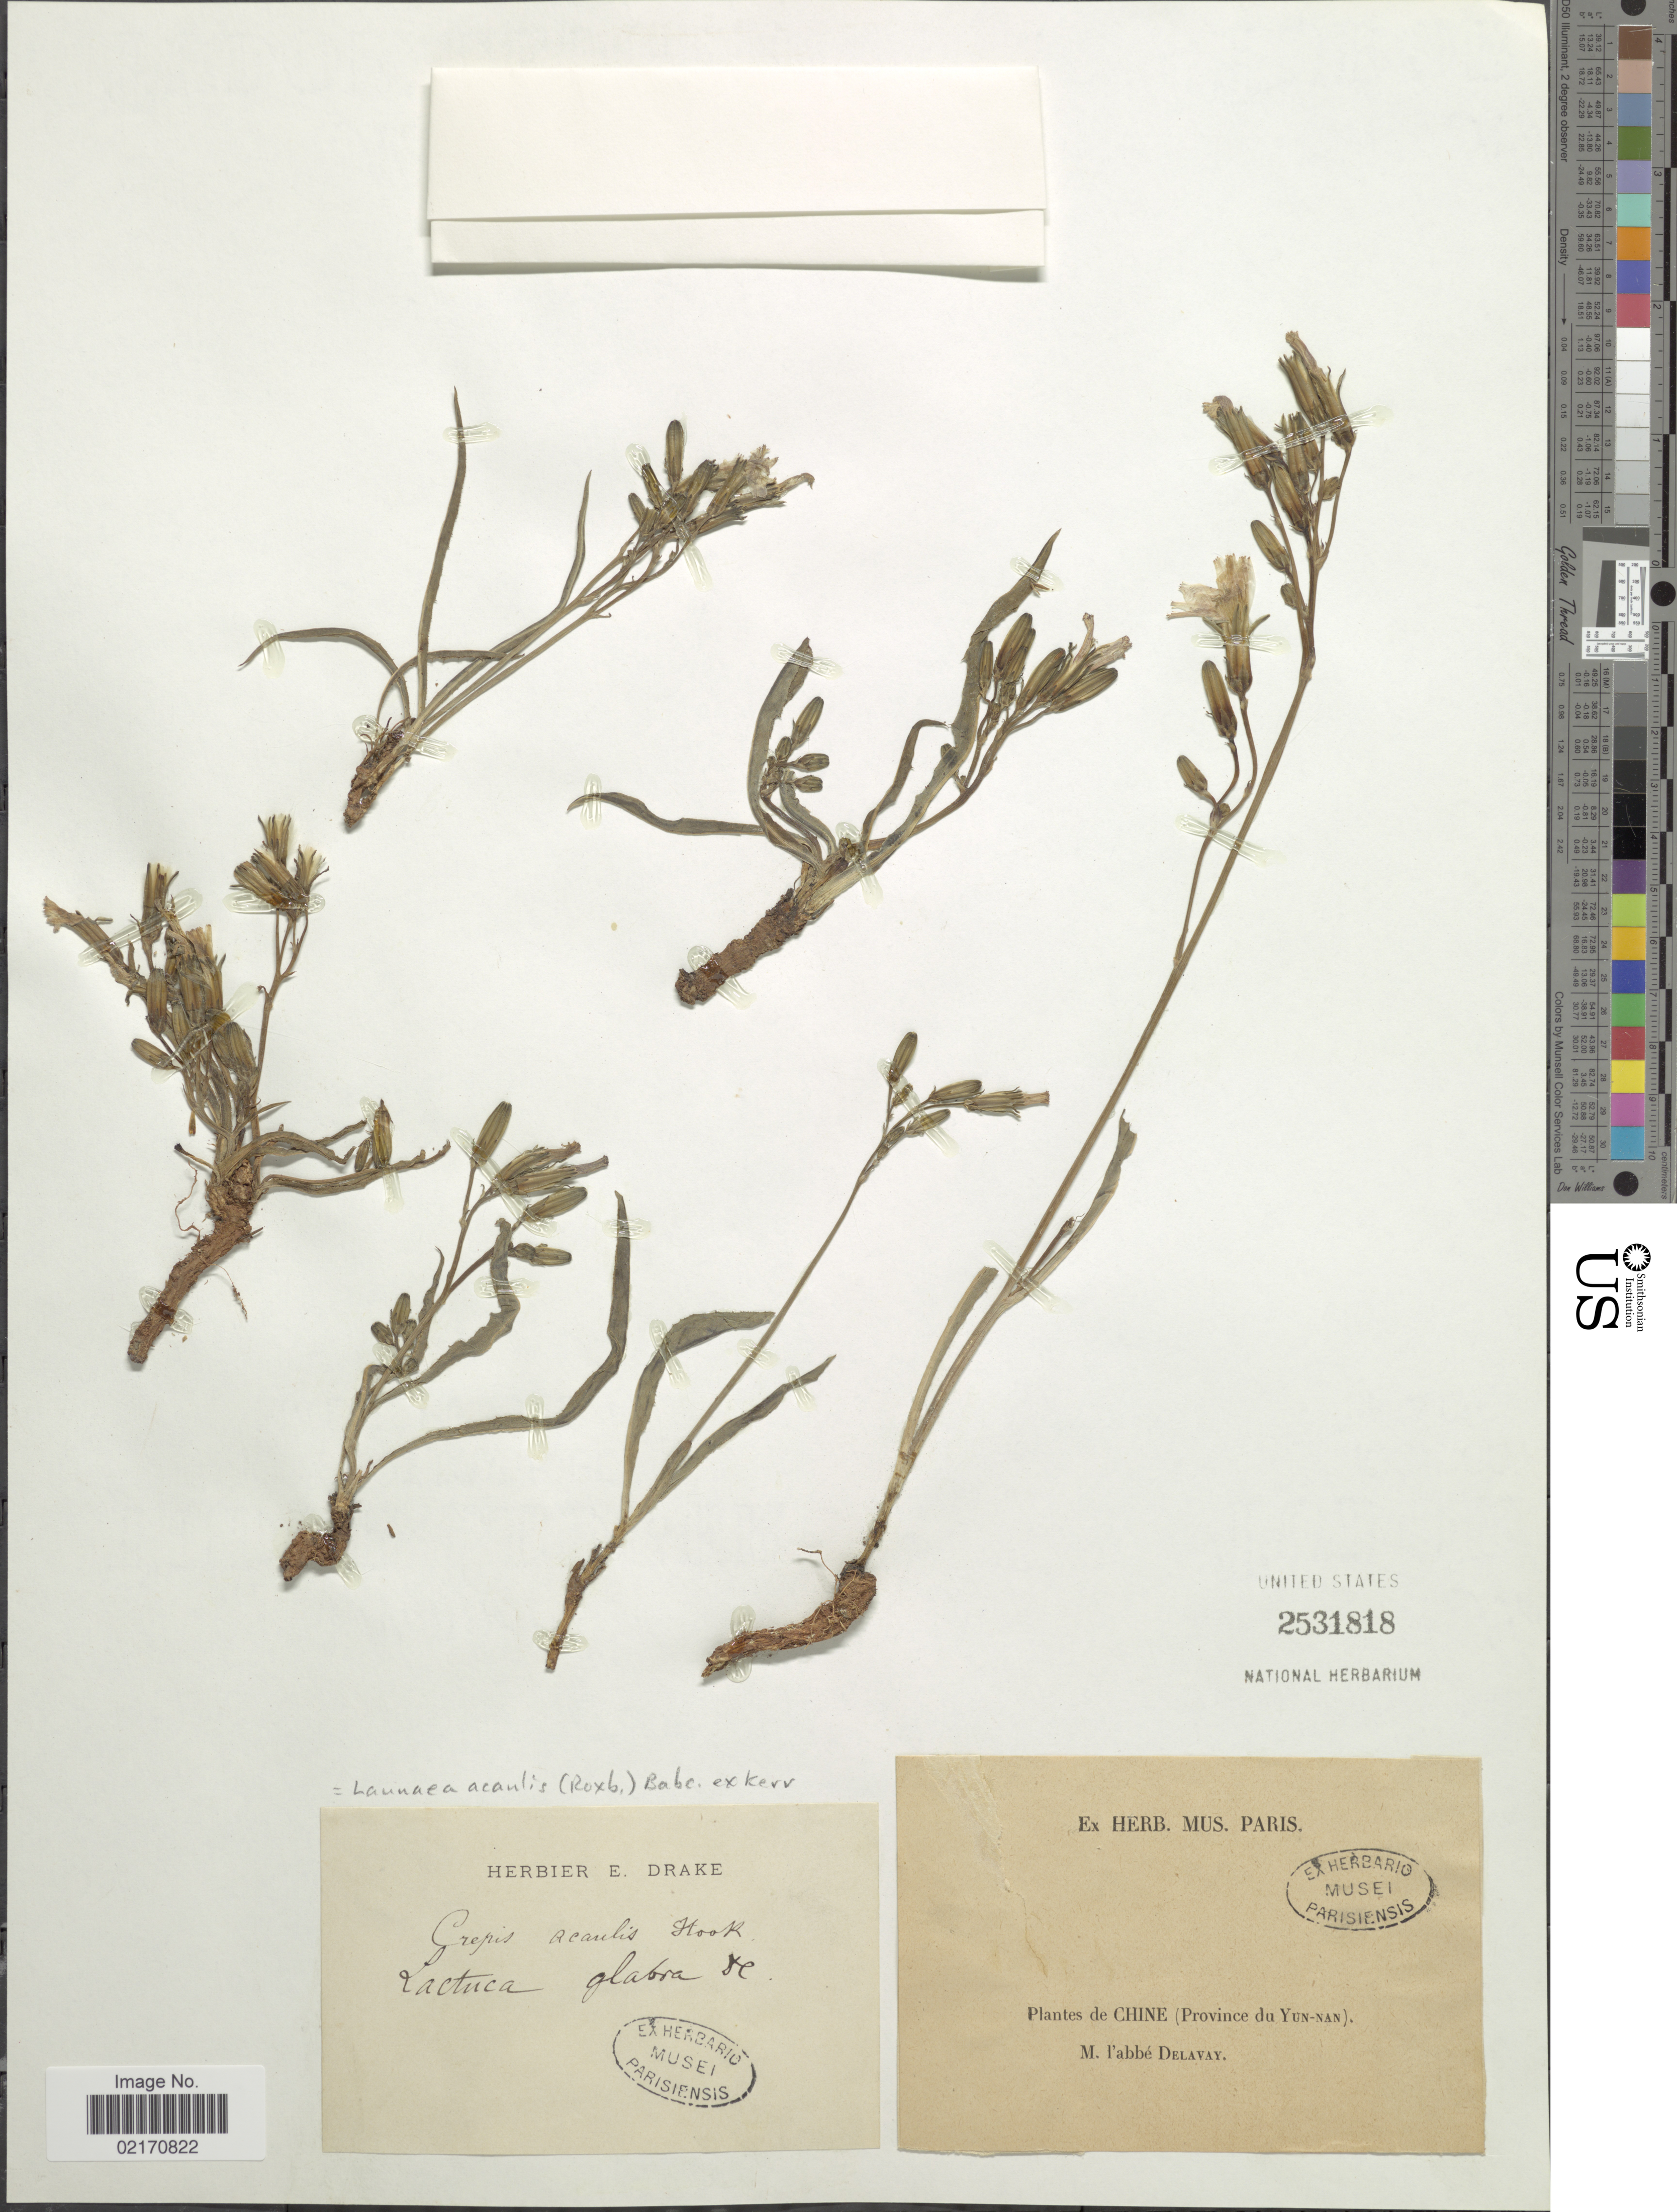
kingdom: Plantae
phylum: Tracheophyta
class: Magnoliopsida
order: Asterales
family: Asteraceae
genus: Launaea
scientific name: Launaea acaulis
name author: (Roxb.) Kerr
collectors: P. Delavay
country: China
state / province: Yunnan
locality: Chine (Province du Yun-nan)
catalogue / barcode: US 2531818